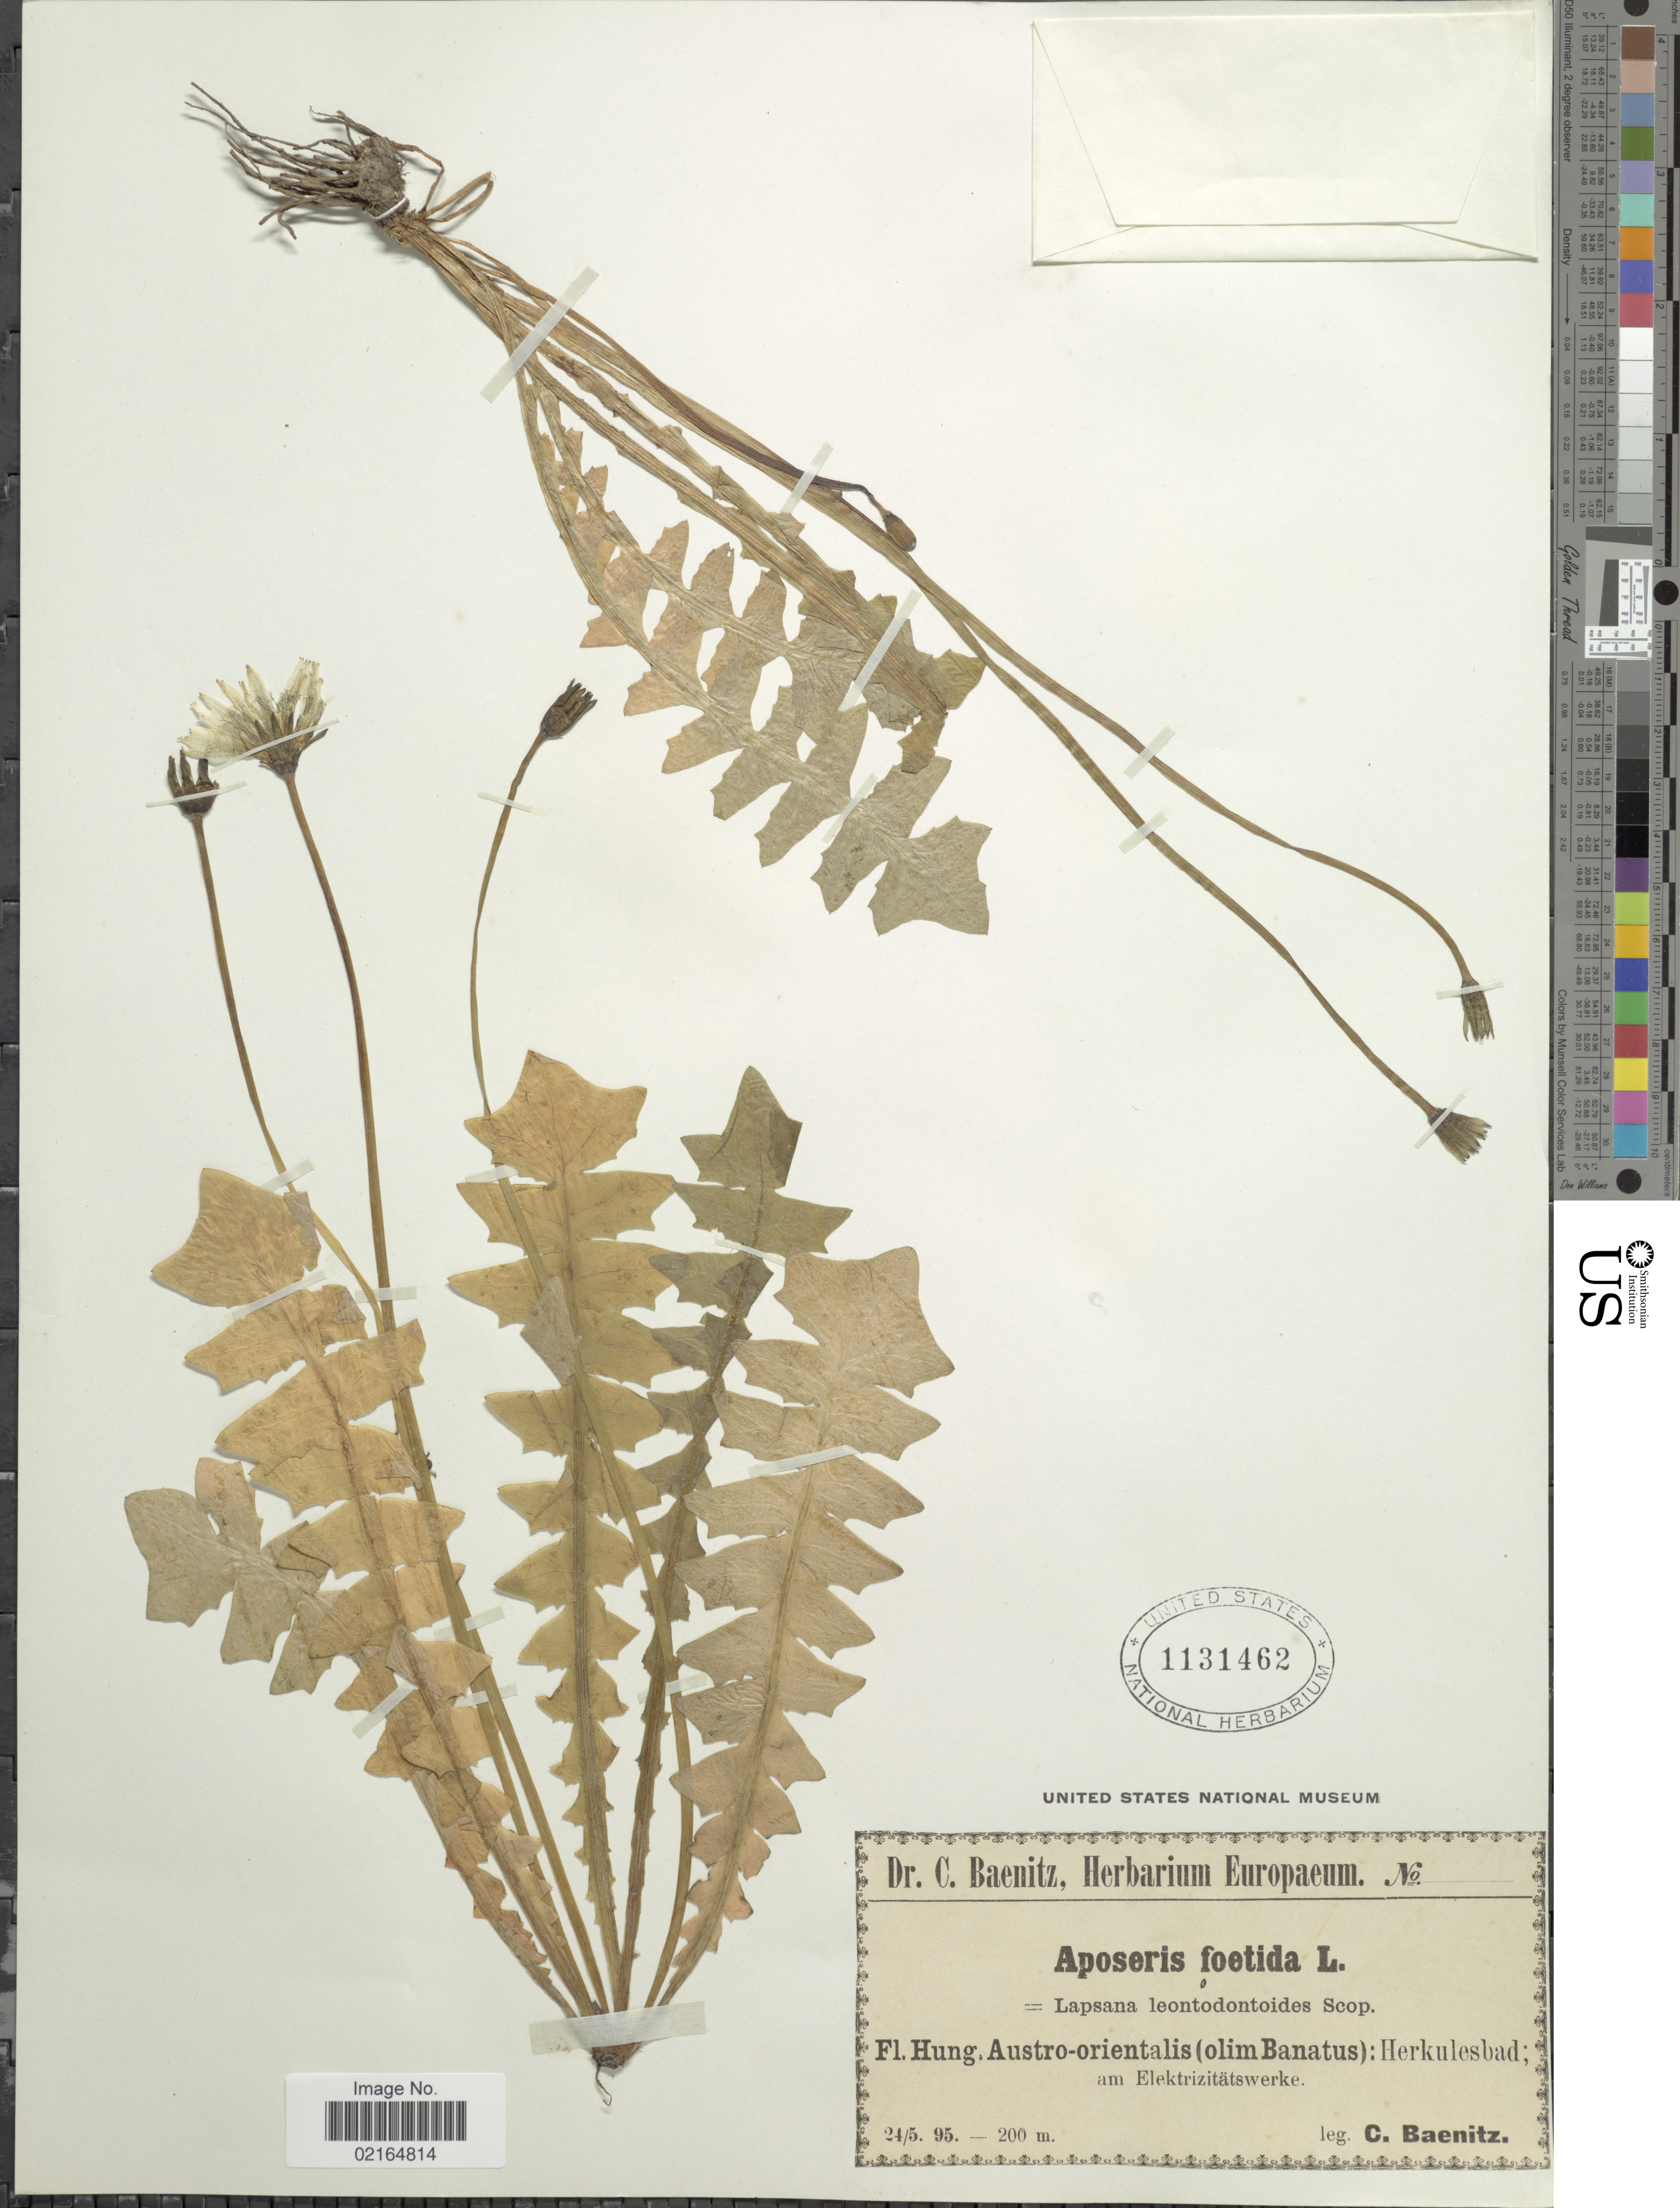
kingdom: Plantae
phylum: Tracheophyta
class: Magnoliopsida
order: Asterales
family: Asteraceae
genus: Aposeris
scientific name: Aposeris foetida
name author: (L.) Less.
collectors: C. G. Baenitz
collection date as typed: Transcribed d/m/y: 24/5/95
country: Romania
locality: Fl. Hung, Austro-orientalis (olim Banatus): Herkulesbad; am Elektrizitatswerke.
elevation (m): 200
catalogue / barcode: US 1131462